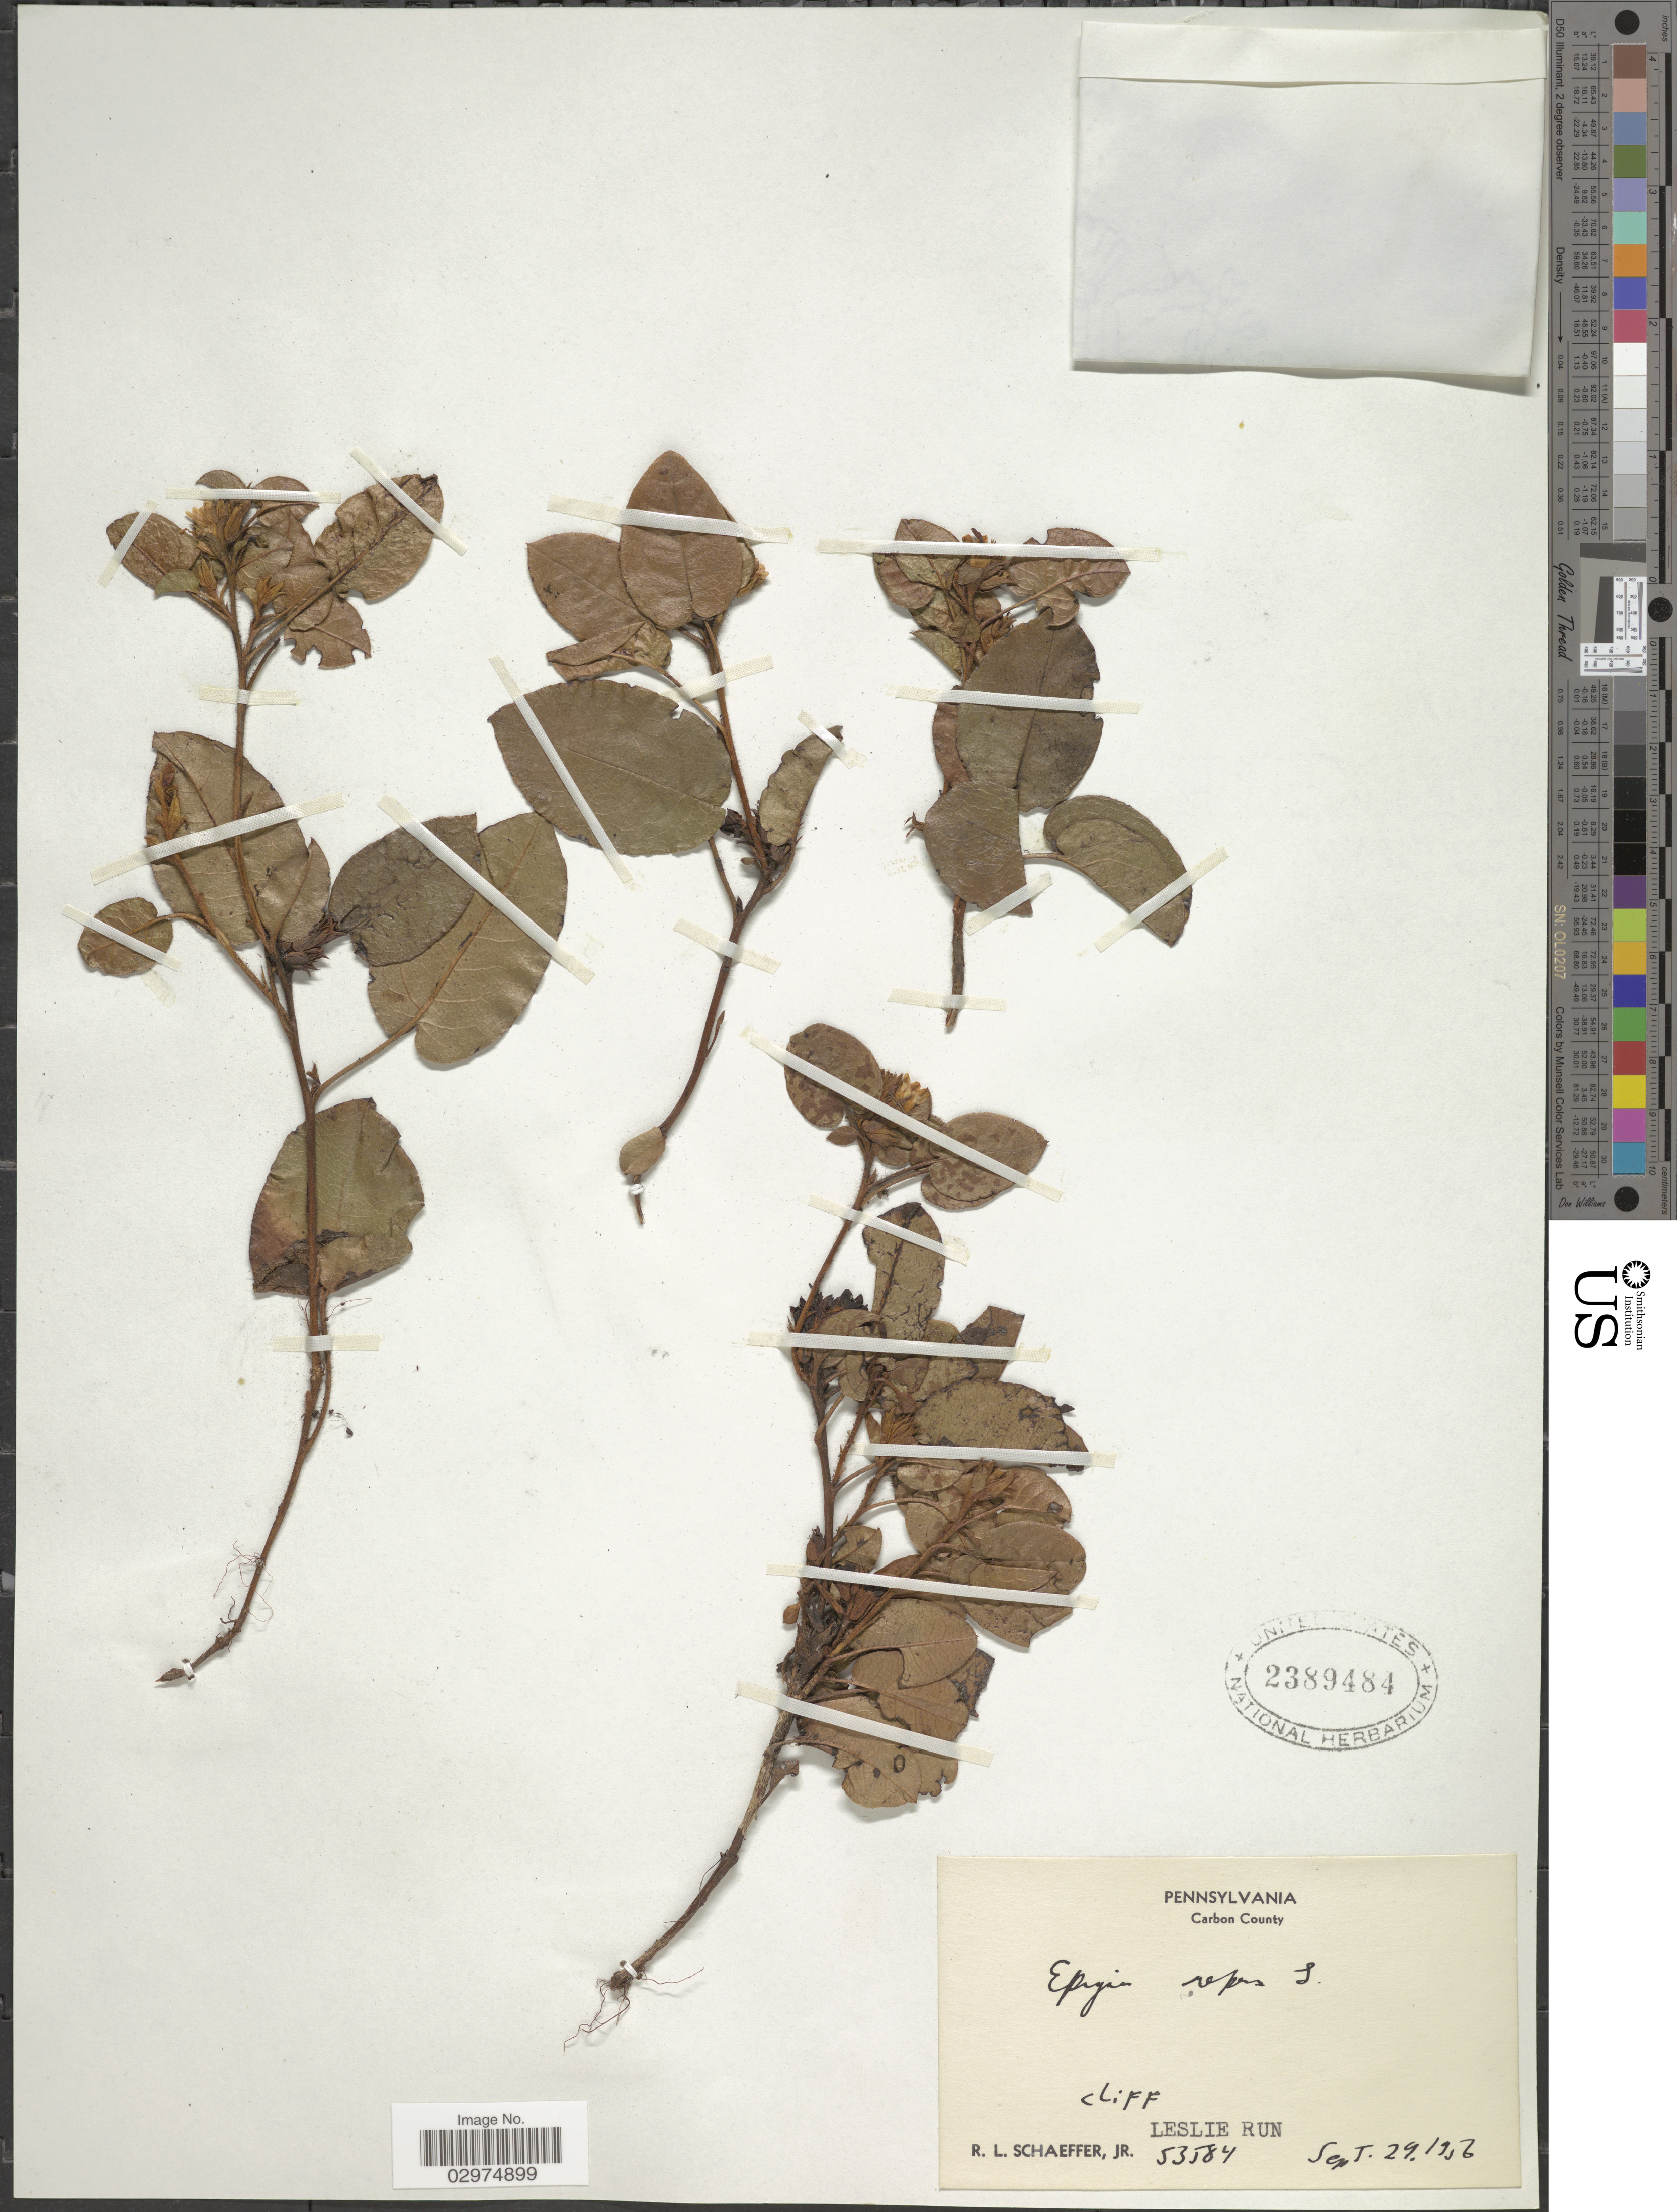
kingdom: Plantae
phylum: Tracheophyta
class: Magnoliopsida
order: Ericales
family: Ericaceae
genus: Epigaea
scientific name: Epigaea repens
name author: L.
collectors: R. L. Schaeffer Jr.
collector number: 53584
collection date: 1956-09-29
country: United States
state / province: Pennsylvania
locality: Carbon County. Leslie Run.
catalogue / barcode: US 2389484